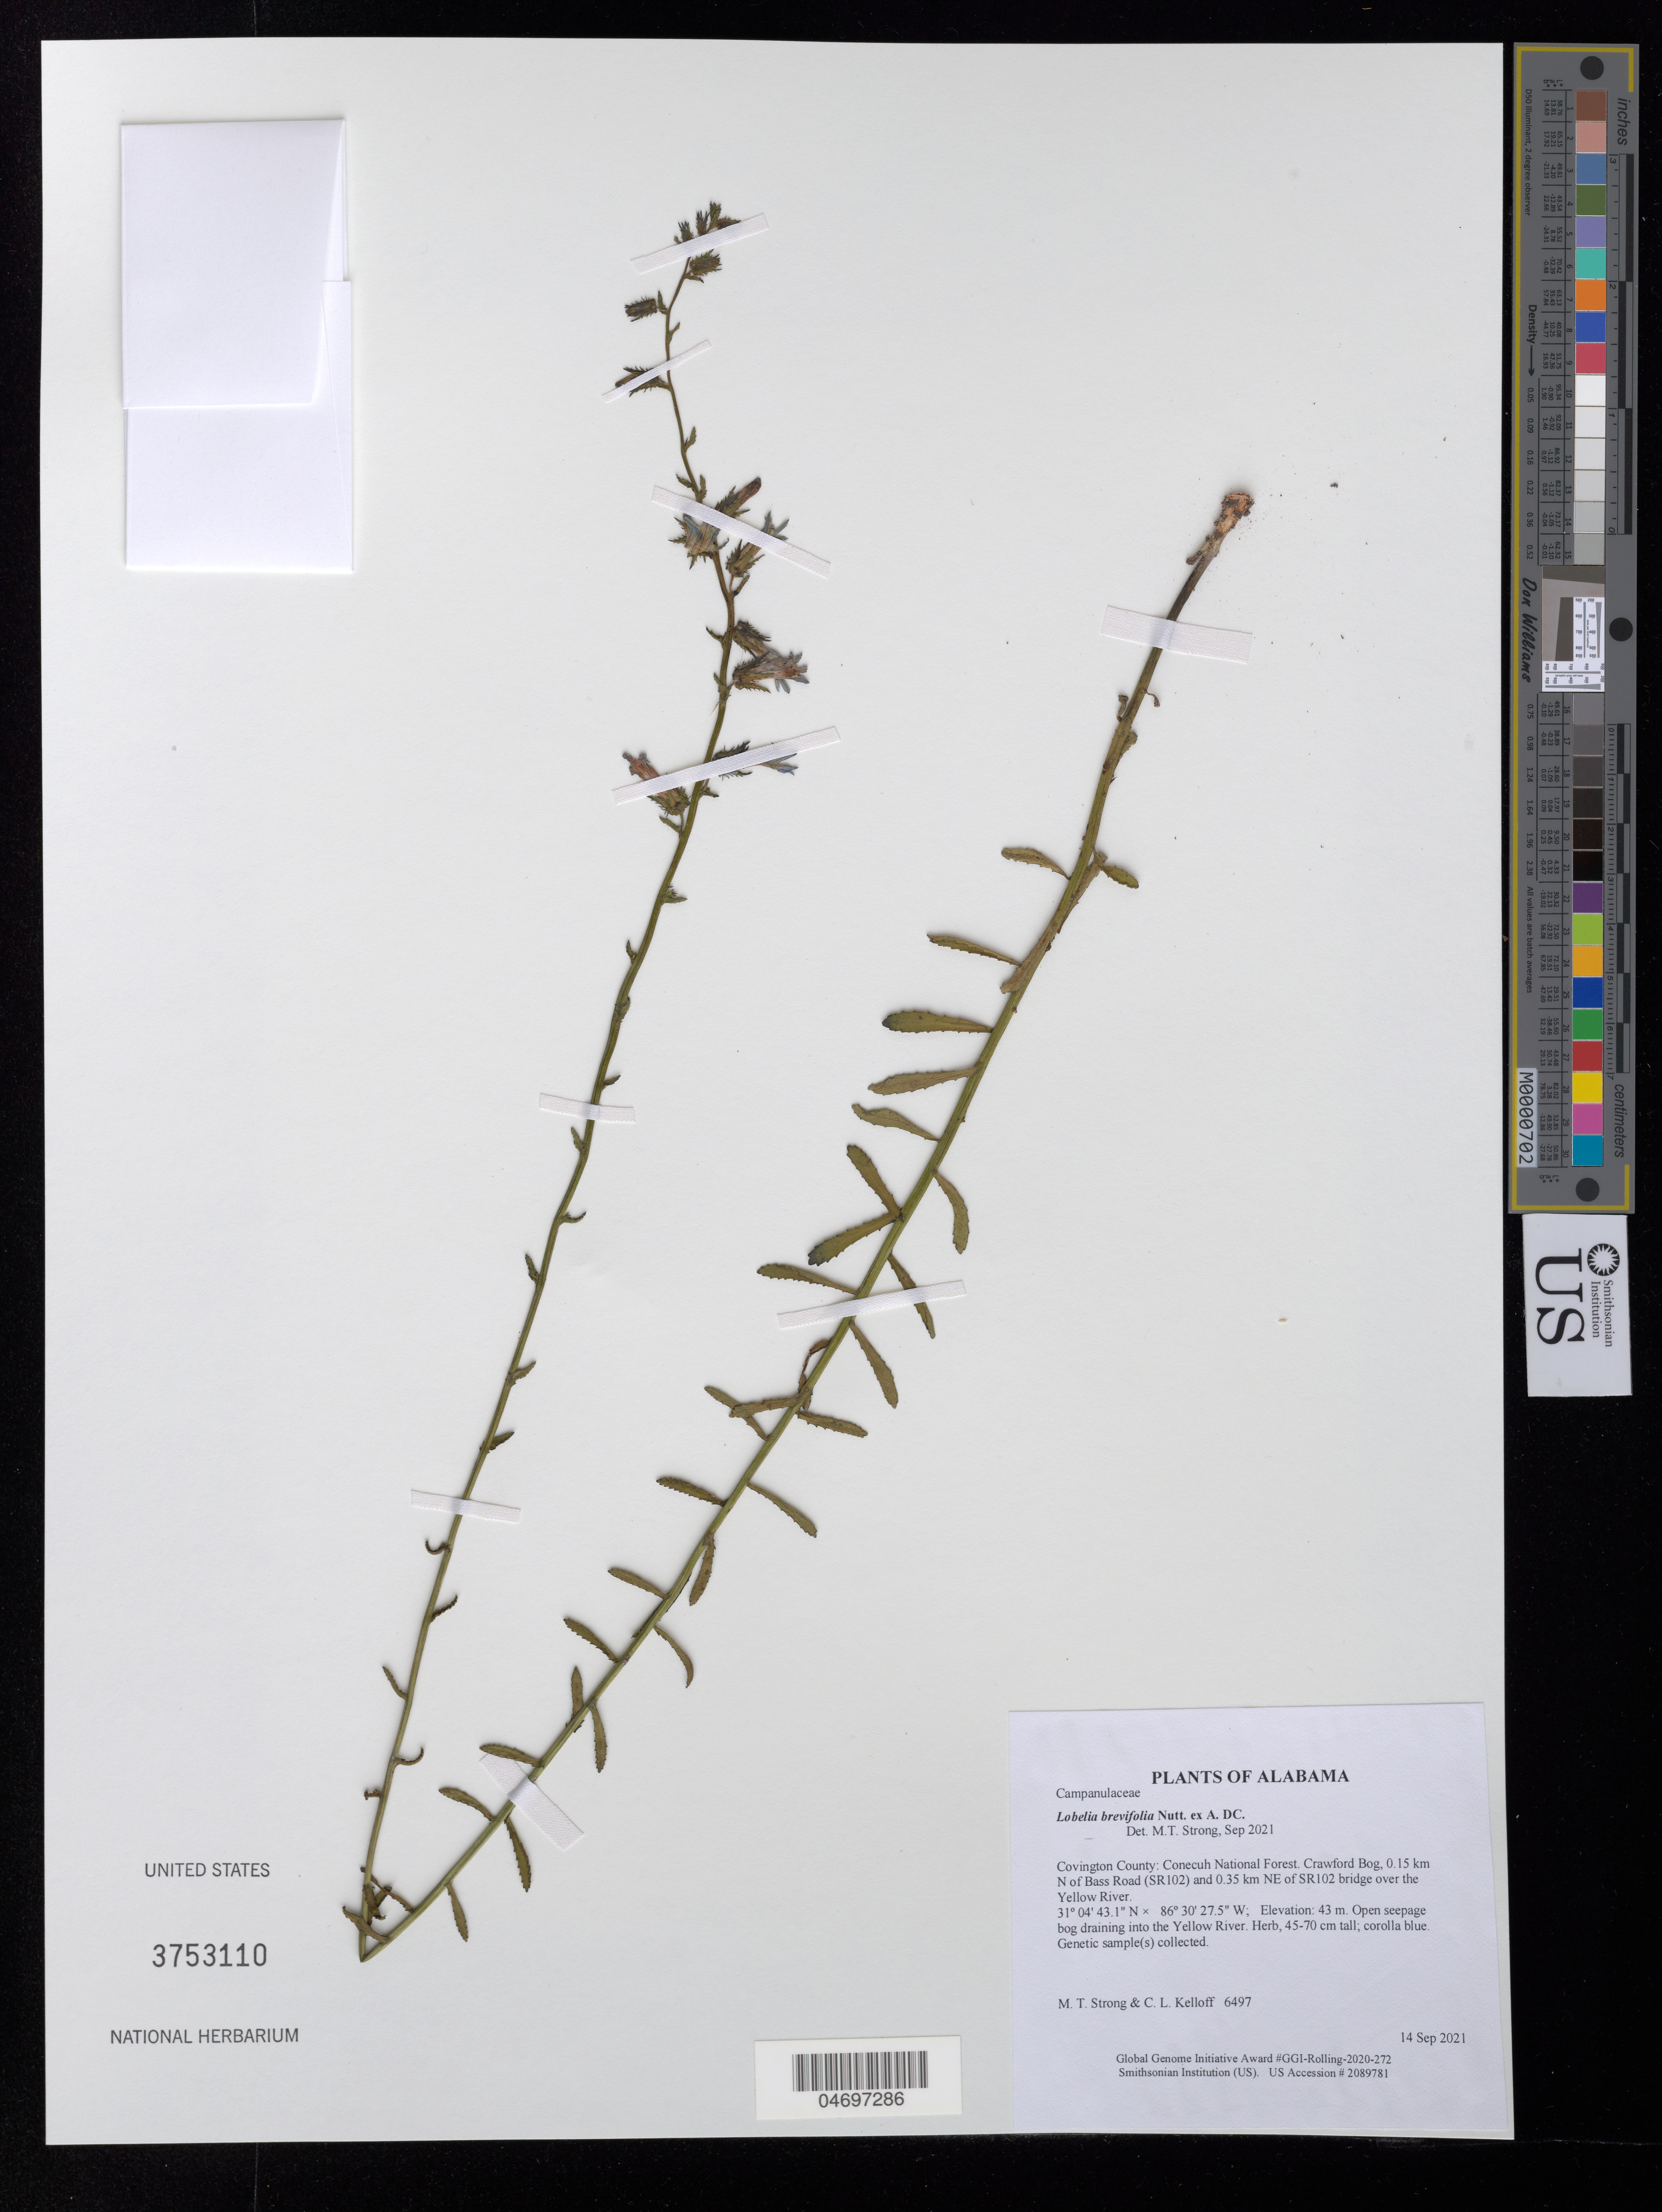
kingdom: Plantae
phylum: Tracheophyta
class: Magnoliopsida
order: Asterales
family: Campanulaceae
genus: Lobelia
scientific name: Lobelia brevifolia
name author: Nutt. ex A. DC.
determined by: Strong, Mark T.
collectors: M. T. Strong & C. L. Kelloff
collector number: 6497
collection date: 2021-09-14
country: United States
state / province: Alabama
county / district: Covington County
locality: Conecuh National Forest. Crawford Bog, 0.15 km N of Bass Road (SR102) and 0.35 km NE of SR102 bridge over the Yellow River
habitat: Open seepage bog draining into the Yellow River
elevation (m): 43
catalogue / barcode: US 3753110